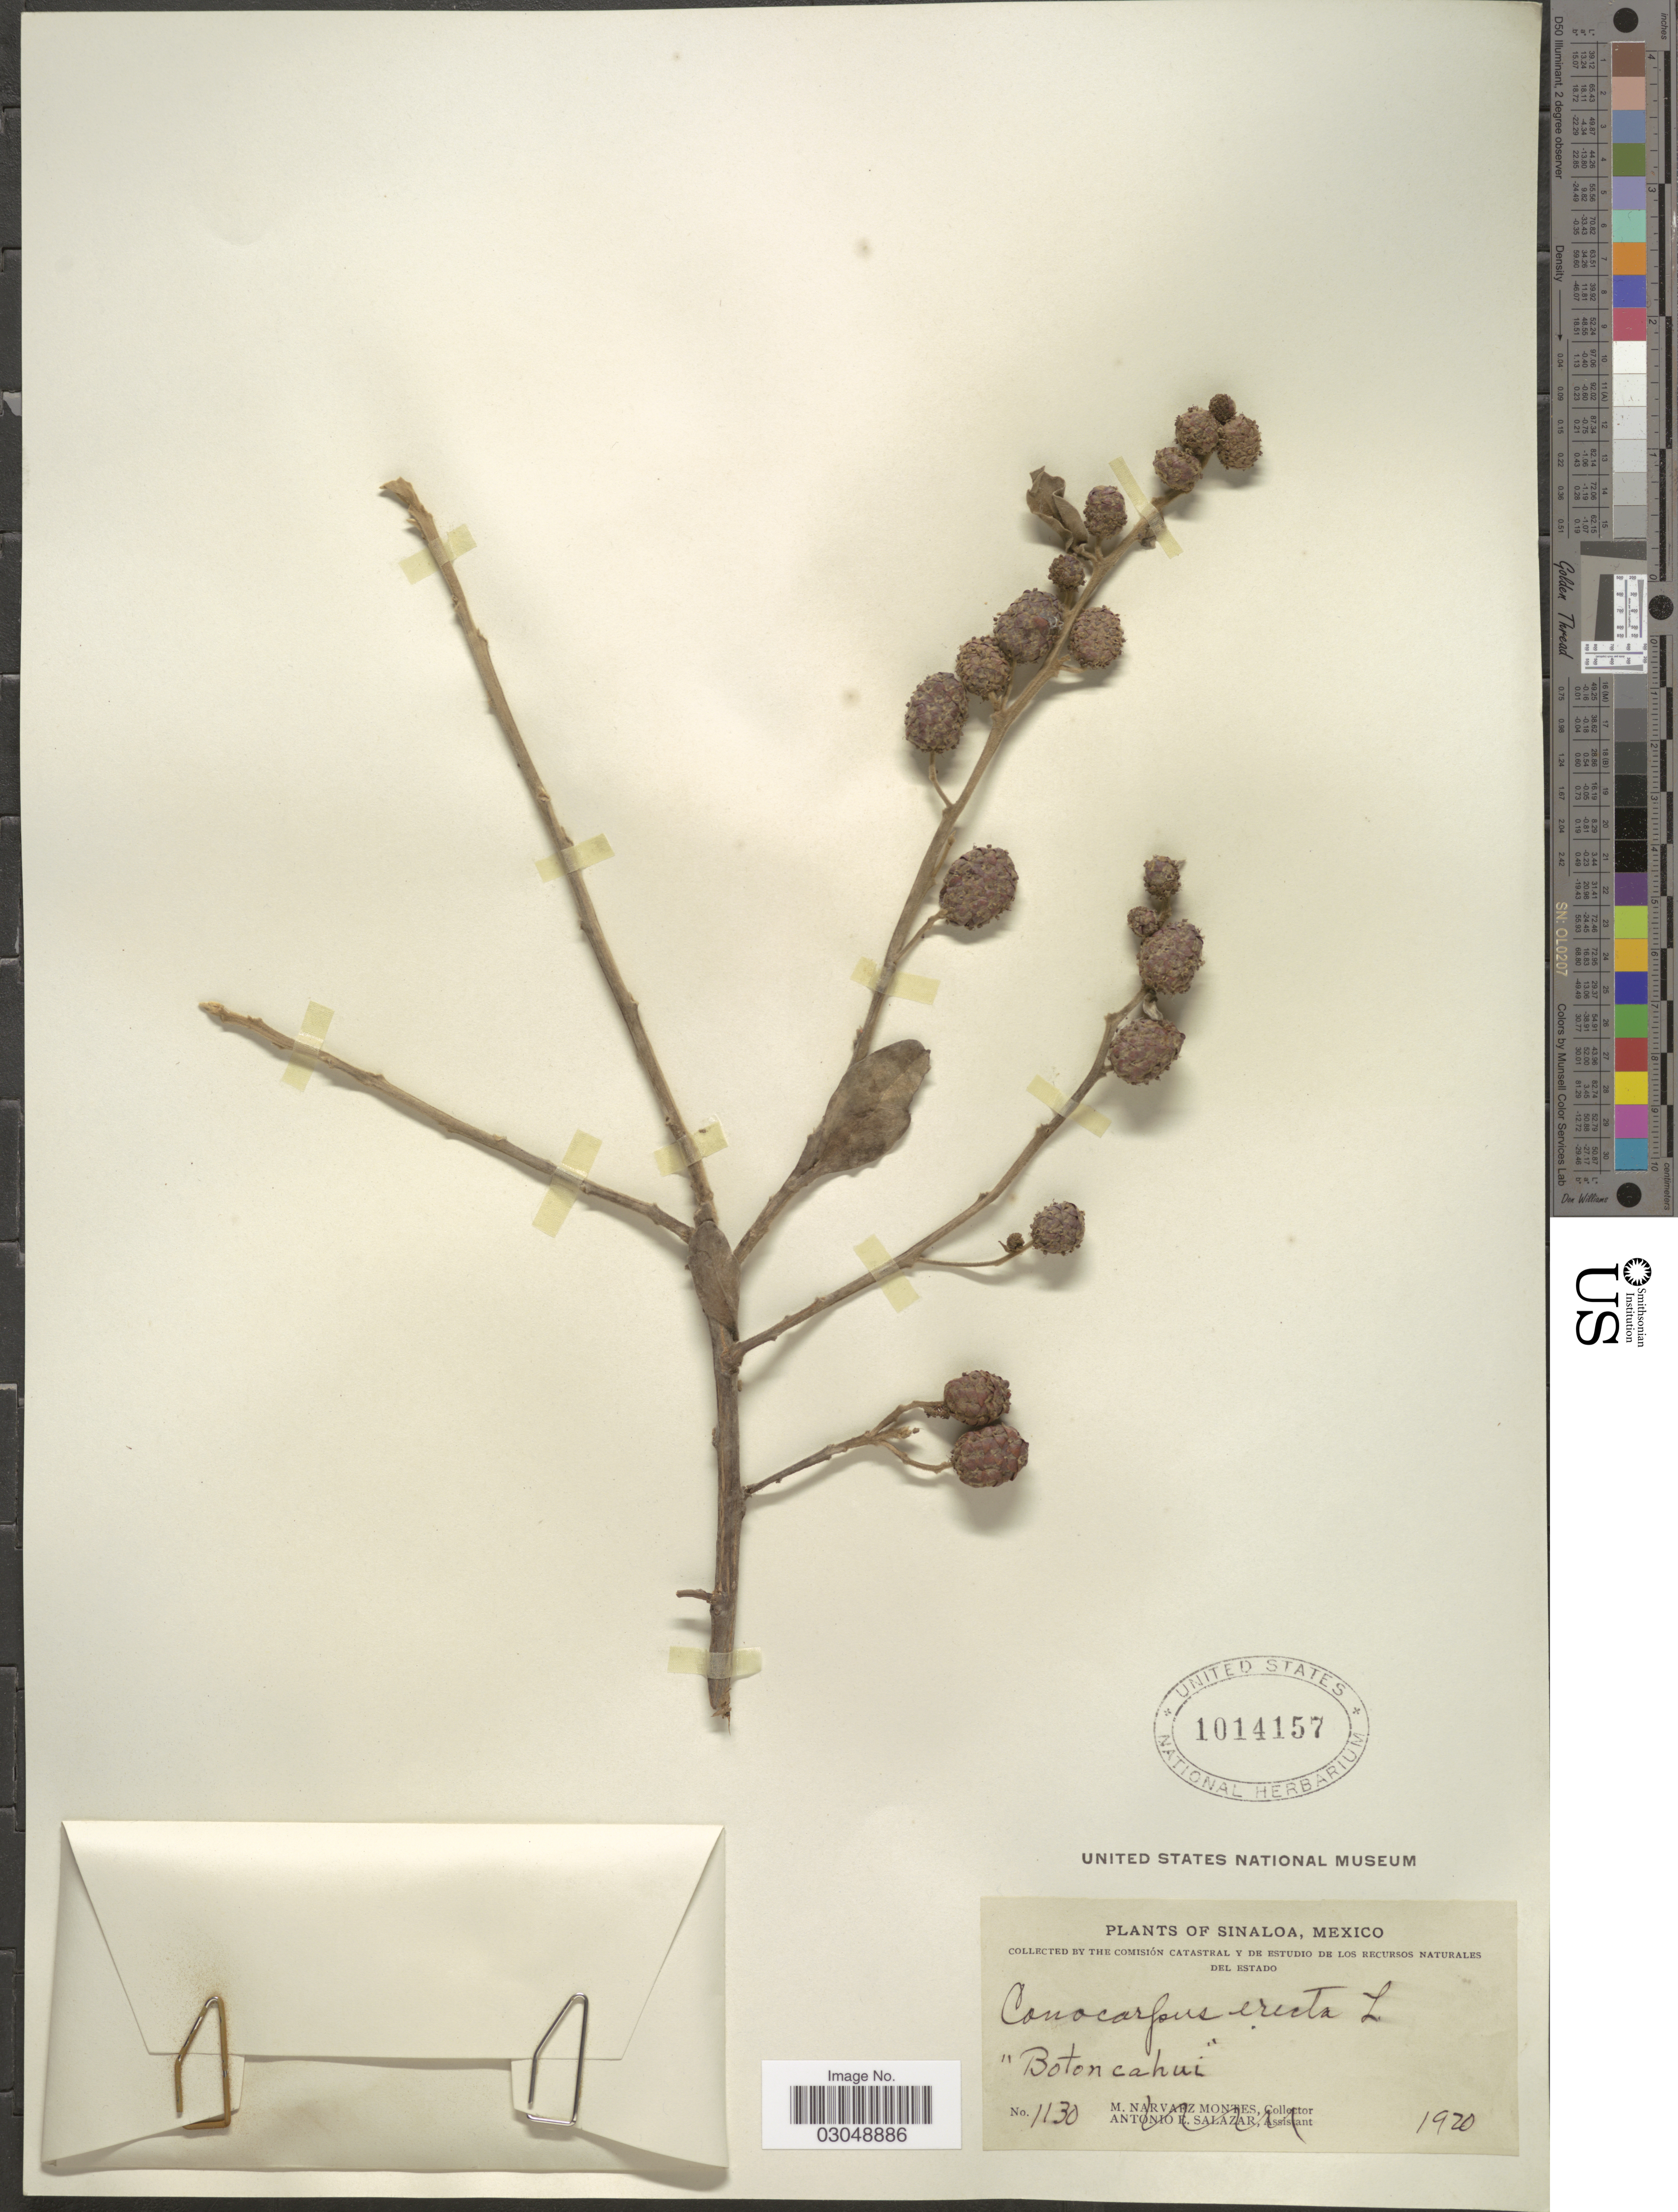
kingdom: Plantae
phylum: Tracheophyta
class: Magnoliopsida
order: Myrtales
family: Combretaceae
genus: Conocarpus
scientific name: Conocarpus erectus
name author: L.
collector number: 1130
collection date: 1920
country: Mexico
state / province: Sinaloa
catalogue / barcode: US 1014157